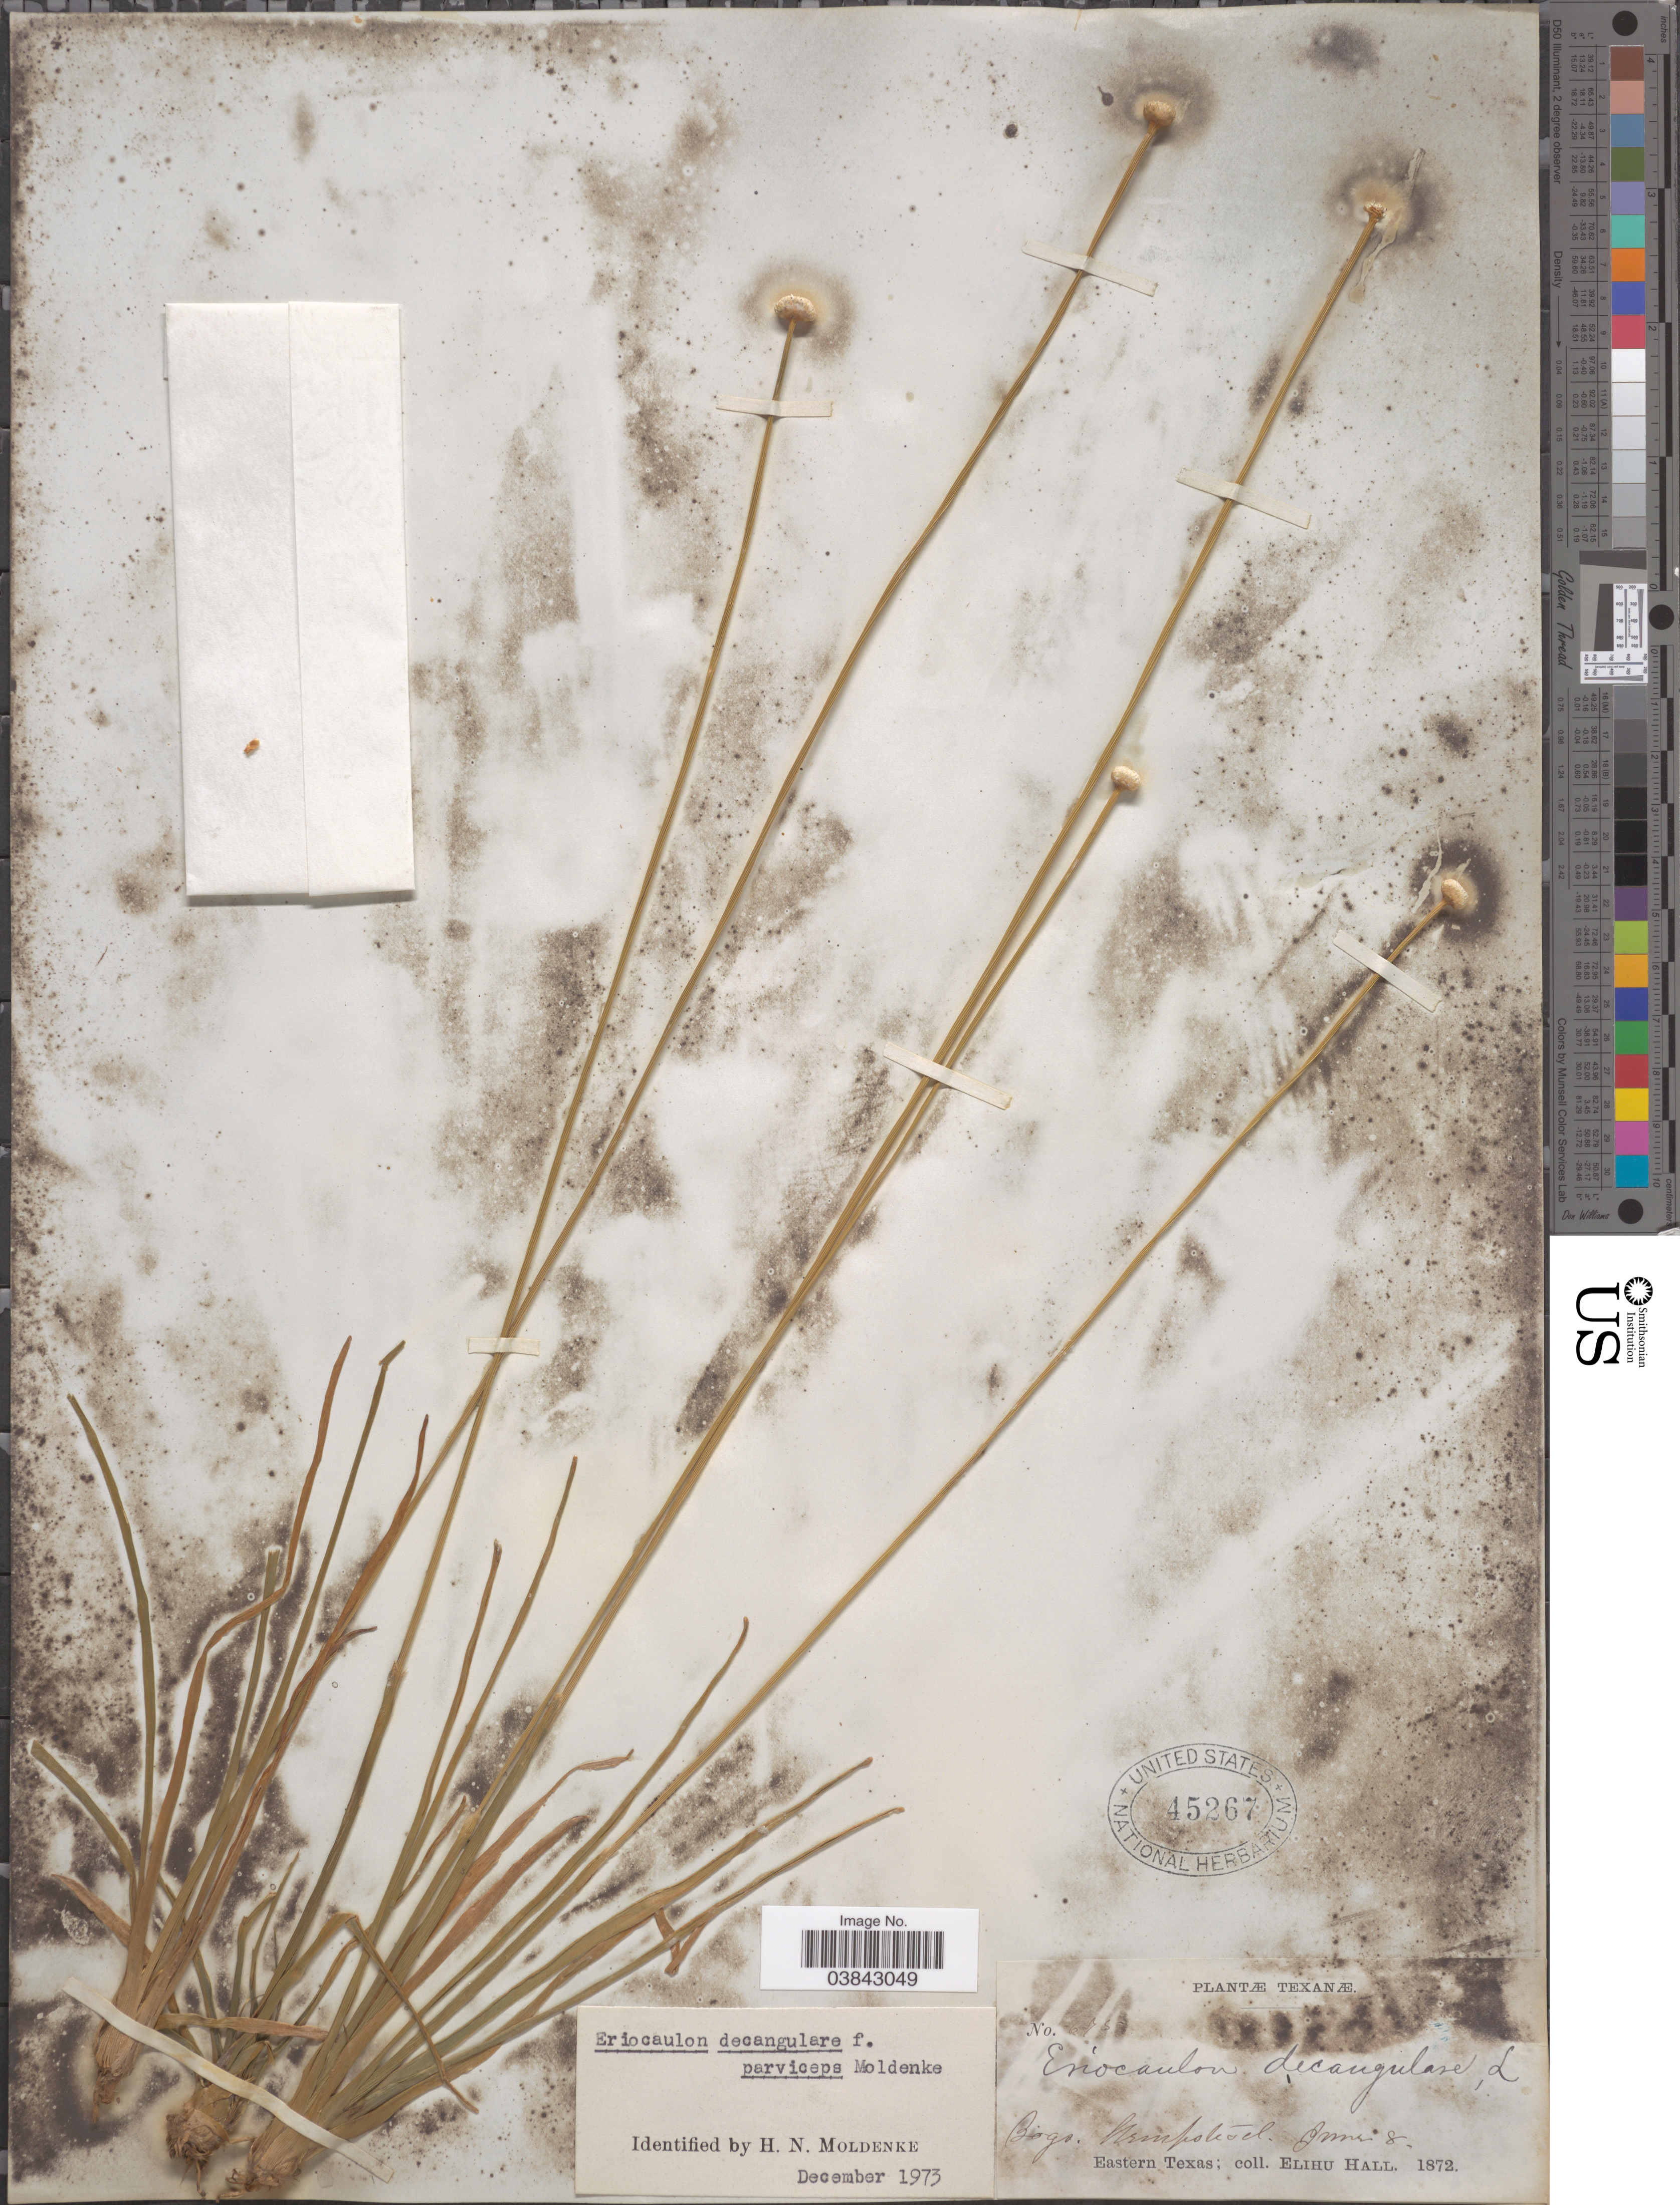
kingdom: Plantae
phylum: Tracheophyta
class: Liliopsida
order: Poales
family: Eriocaulaceae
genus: Eriocaulon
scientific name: Eriocaulon decangulare f. parviceps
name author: Moldenke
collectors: E. Hall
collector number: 675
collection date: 1872-06-08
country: United States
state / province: Texas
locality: Hempstead. Eastern Texas.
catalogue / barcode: US 45267